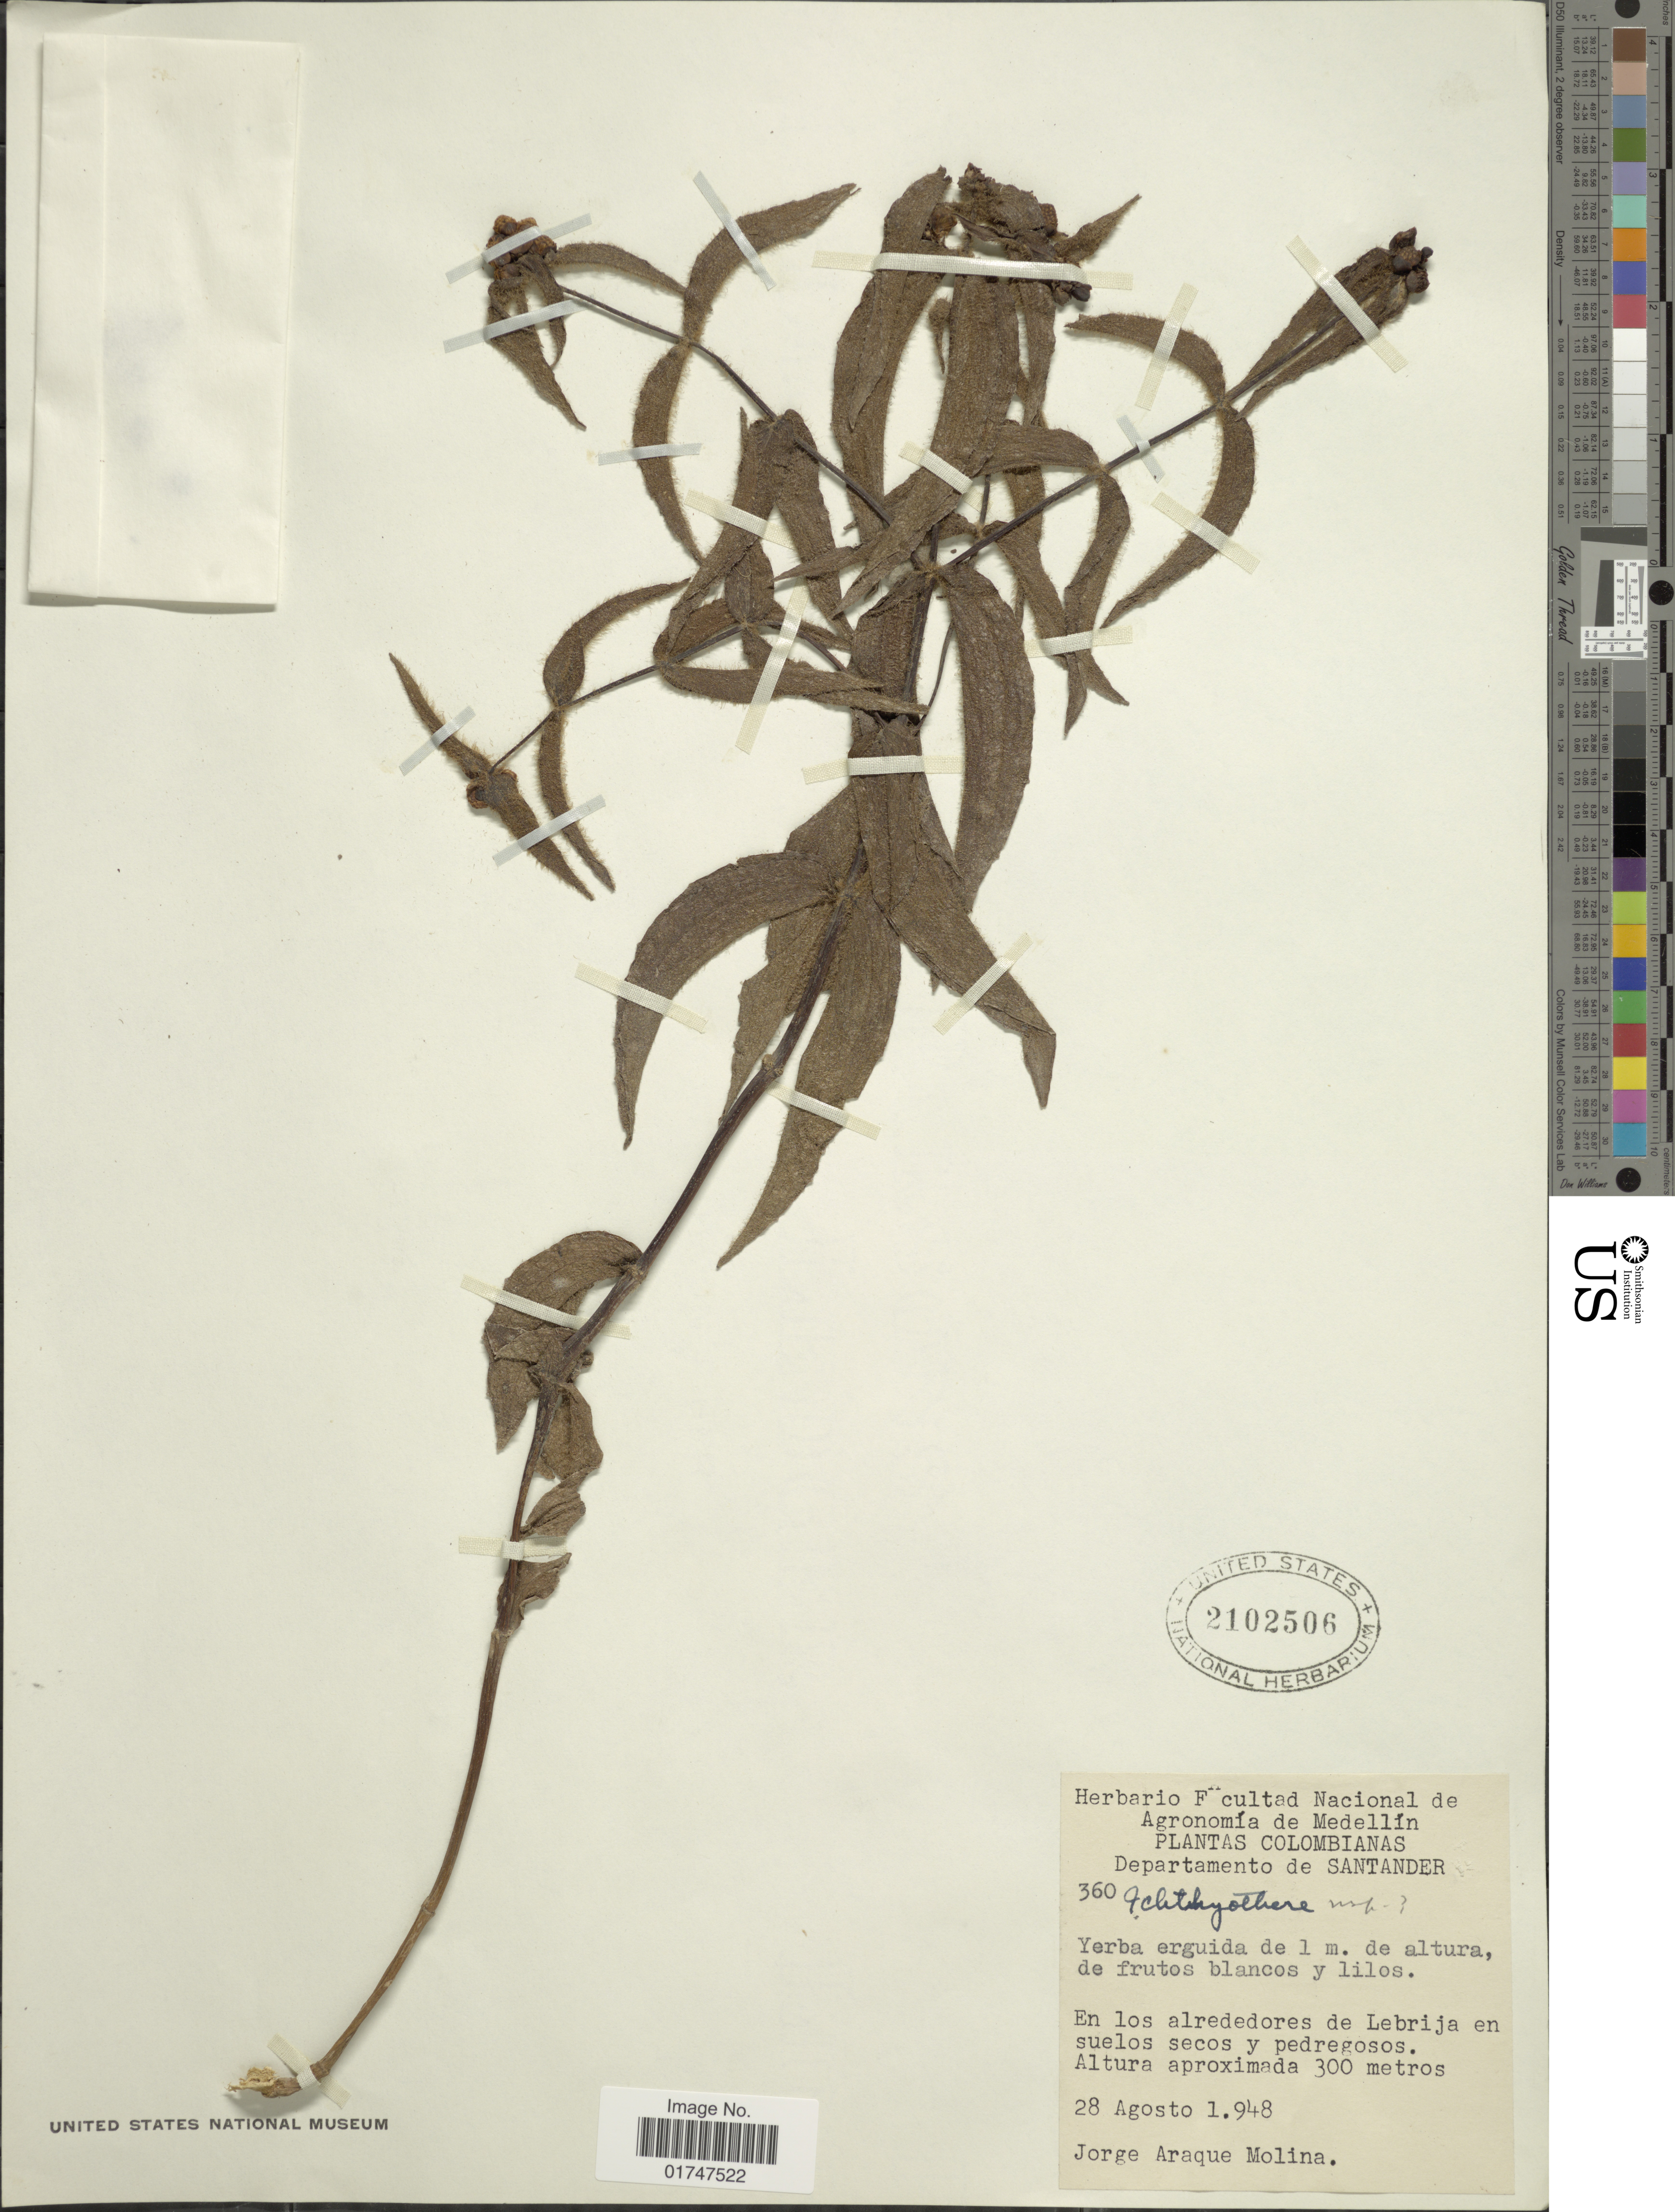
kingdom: Plantae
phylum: Tracheophyta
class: Magnoliopsida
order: Asterales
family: Asteraceae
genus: Ichthyothere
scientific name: Ichthyothere sp.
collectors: J. A. Molina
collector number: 360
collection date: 1948-08-28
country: Colombia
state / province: Santander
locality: Departamento de Santander. En los alrededores de Lebrija en suelos secos y pedregosos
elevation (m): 300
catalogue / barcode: US 2102506